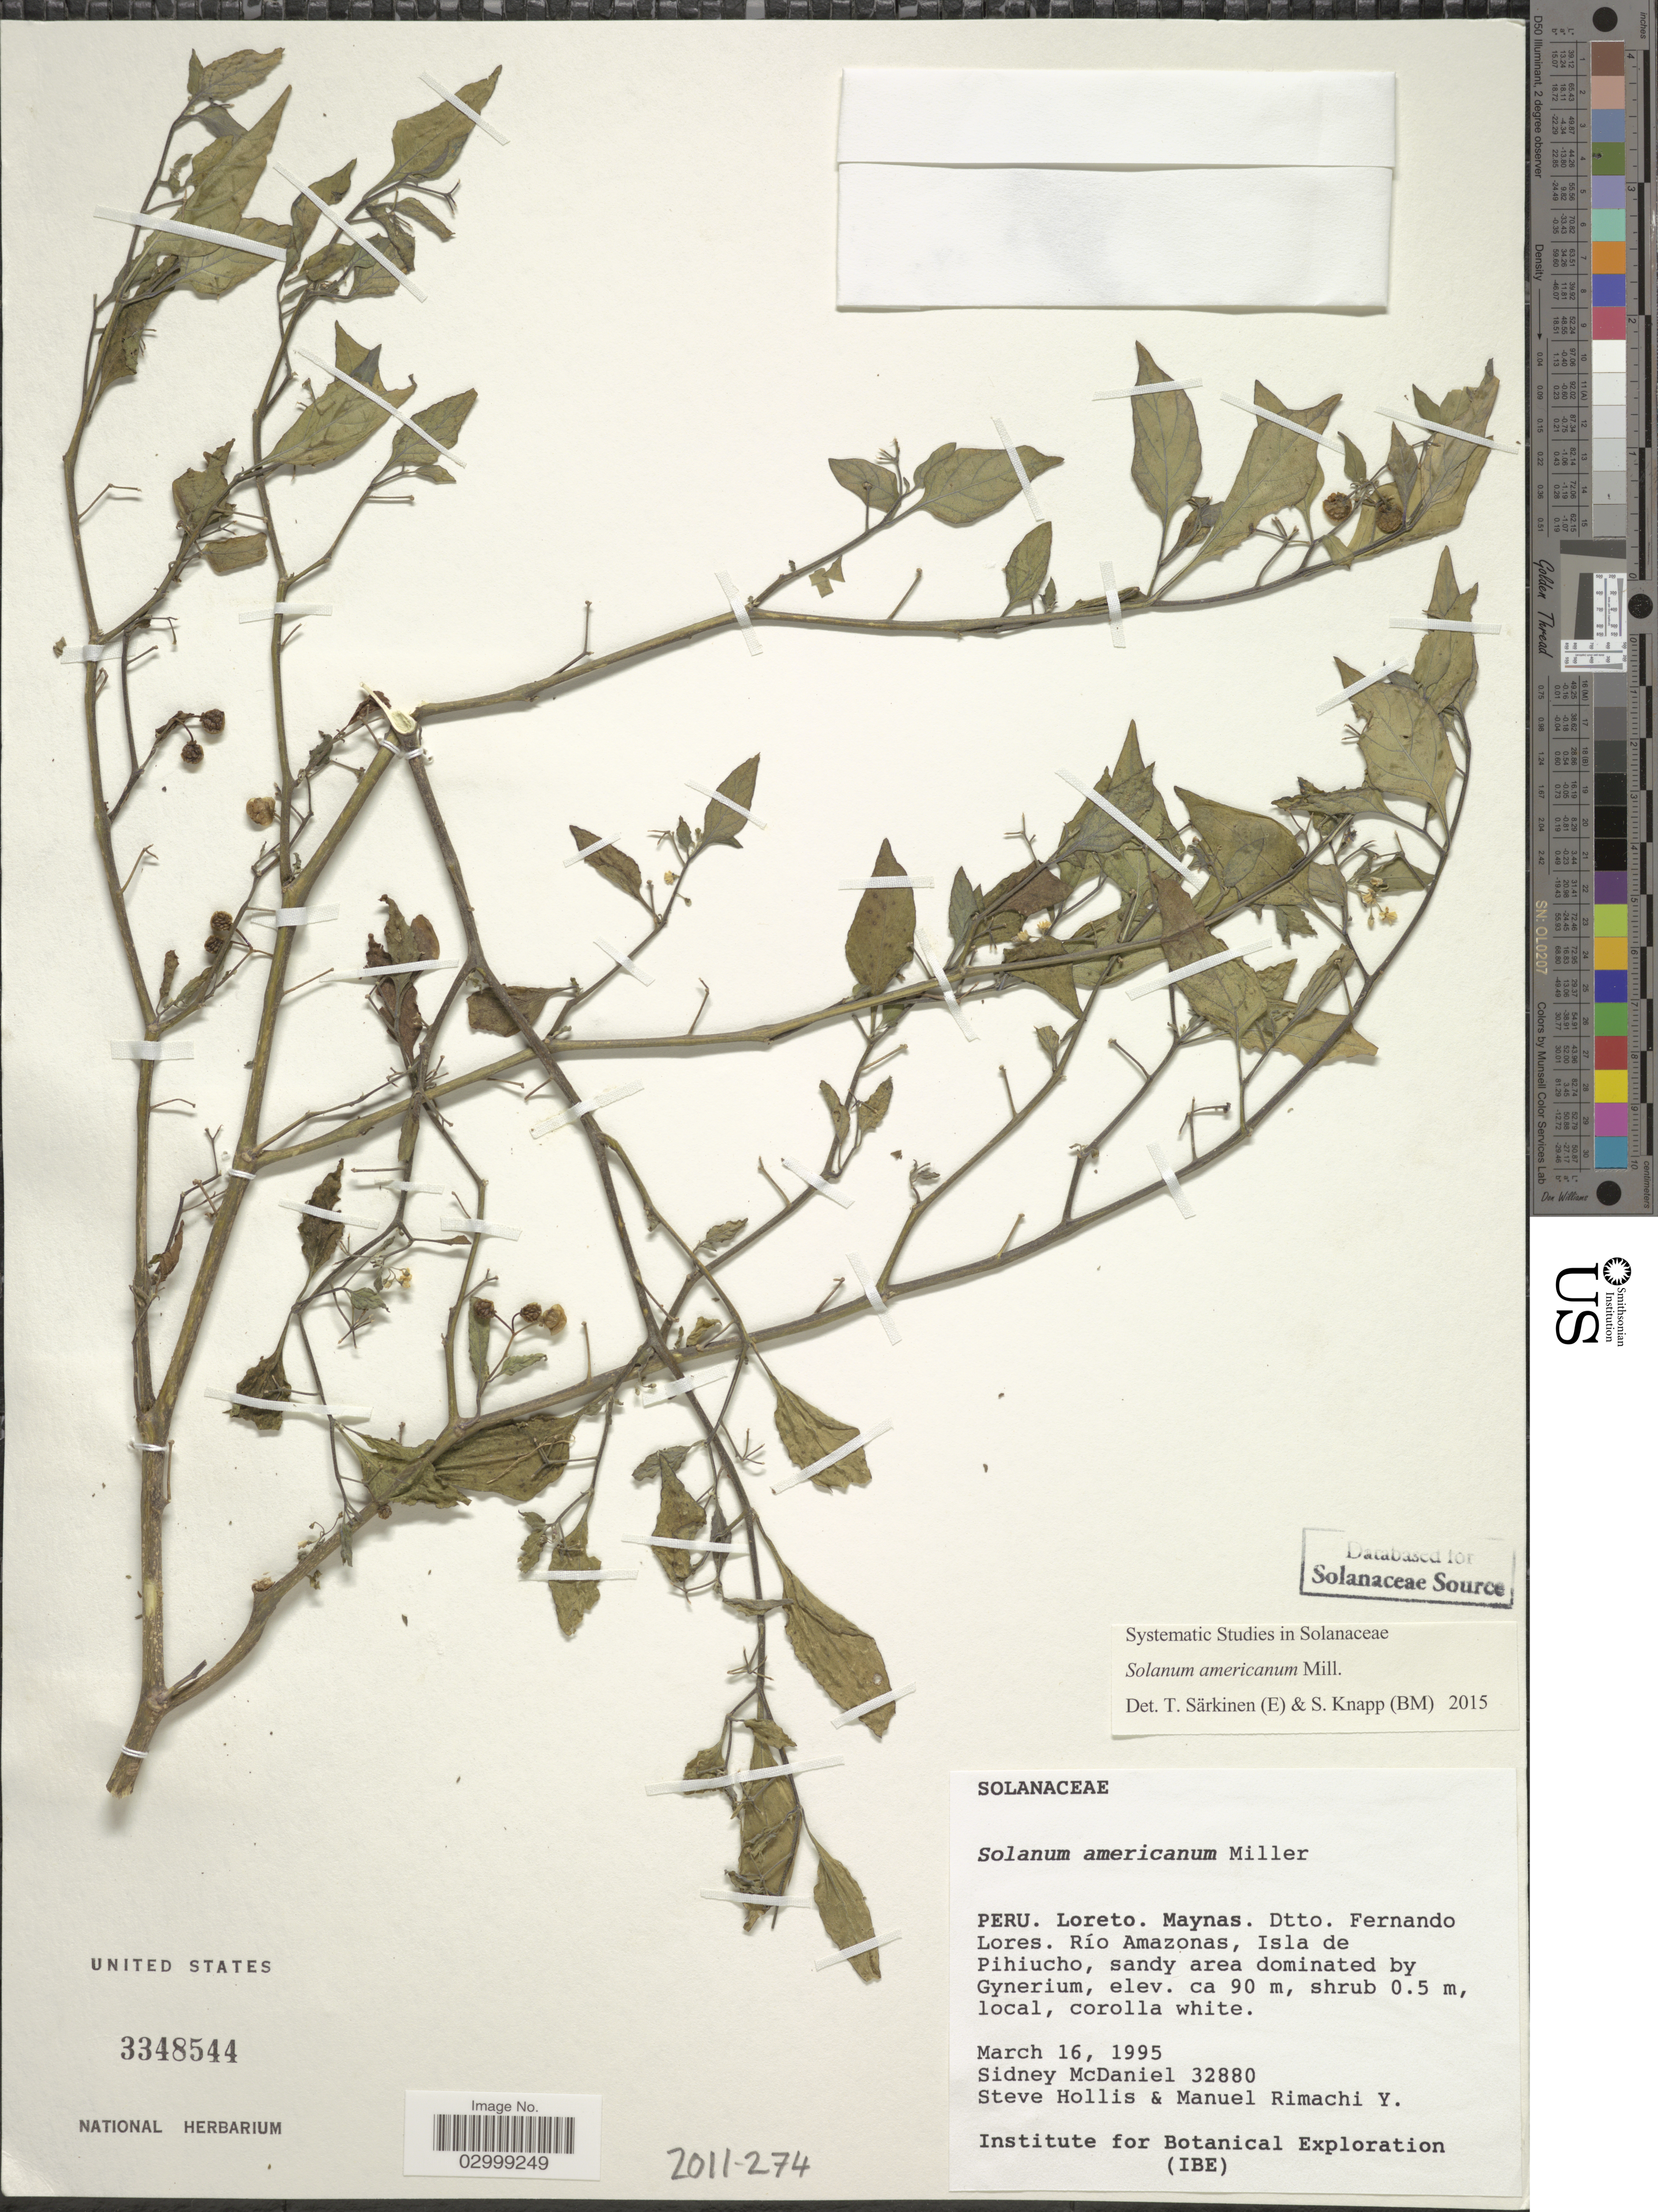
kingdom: Plantae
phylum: Tracheophyta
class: Magnoliopsida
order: Solanales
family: Solanaceae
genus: Solanum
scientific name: Solanum americanum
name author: Mill.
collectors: S. McDaniel, S. Hollis & M. Rimachi Y.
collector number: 32880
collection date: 1995-03-16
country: Peru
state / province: Loreto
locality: Maynas, Dtto. Fernando Lores, Río Amazonas, Isla de Pihiucho.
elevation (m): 90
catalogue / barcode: US 3348544